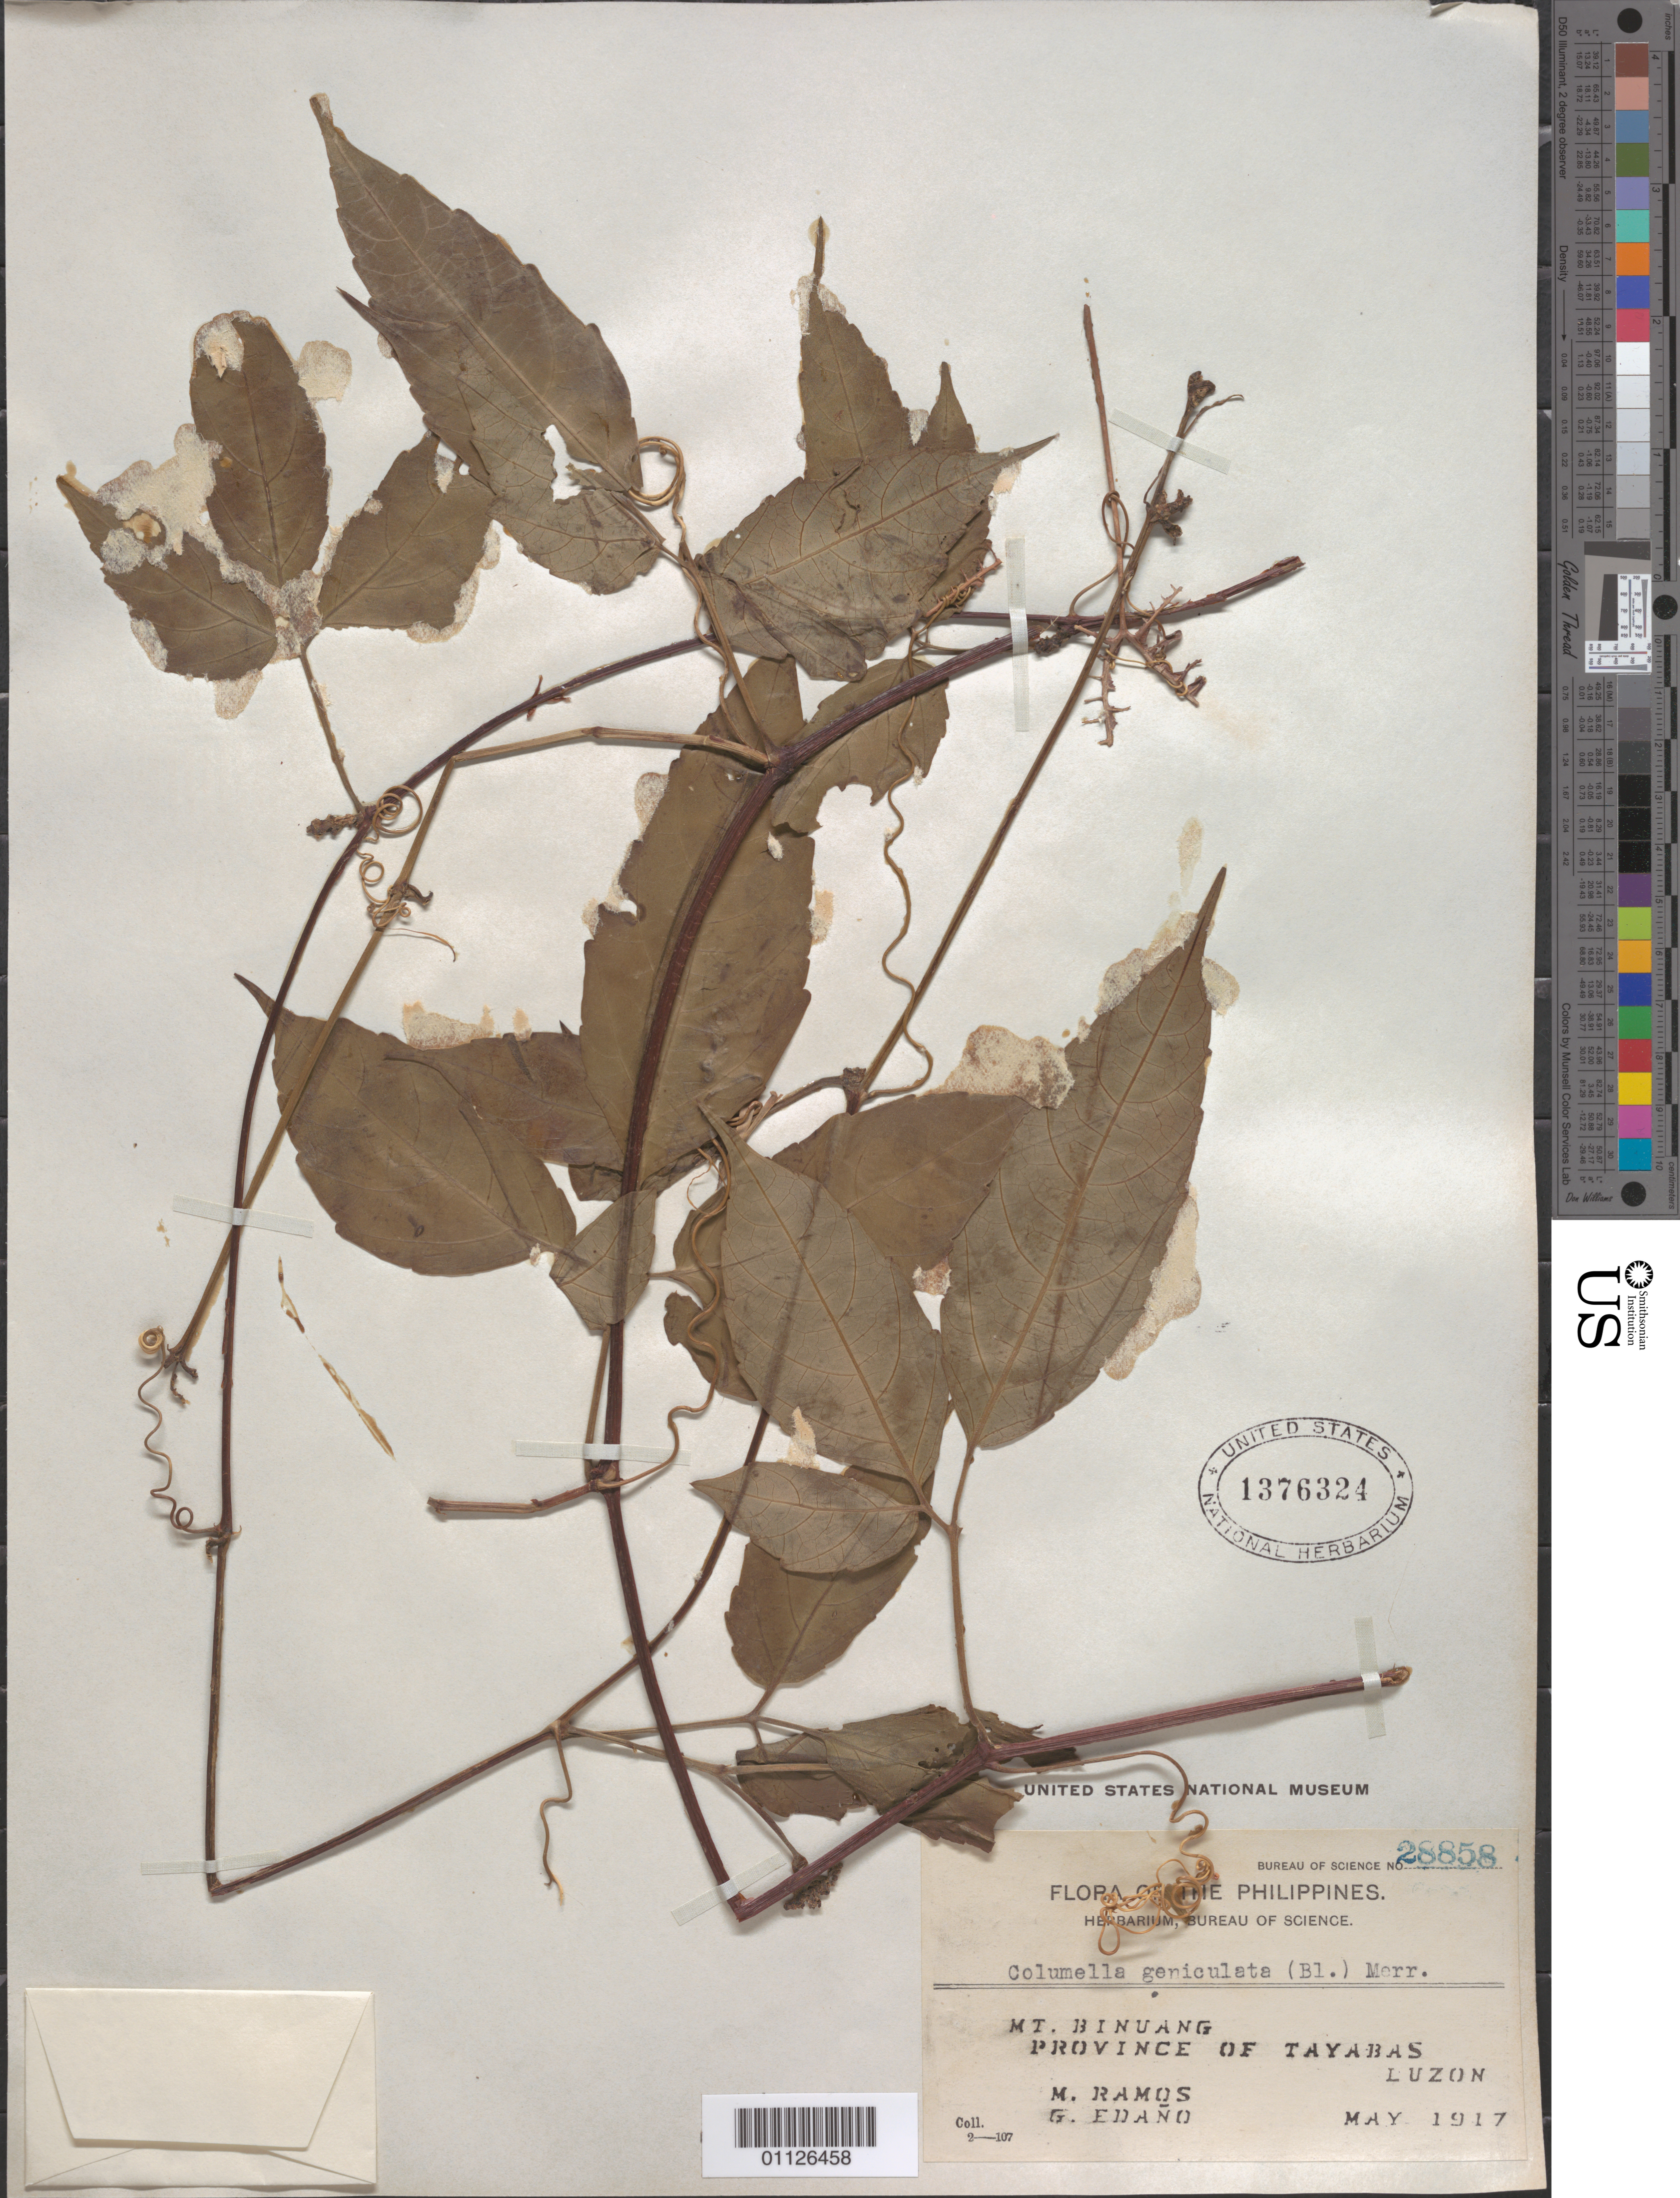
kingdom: Plantae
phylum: Tracheophyta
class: Magnoliopsida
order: Vitales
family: Vitaceae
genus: Cayratia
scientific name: Cayratia geniculata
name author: (Blume) Gagnep.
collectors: M. Ramos & G. Edaño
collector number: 28858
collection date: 1917-05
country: Philippines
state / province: Calabarzon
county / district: Quezon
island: Luzon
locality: Mt Binuang. Luzon. Tayabas.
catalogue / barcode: US 1376324